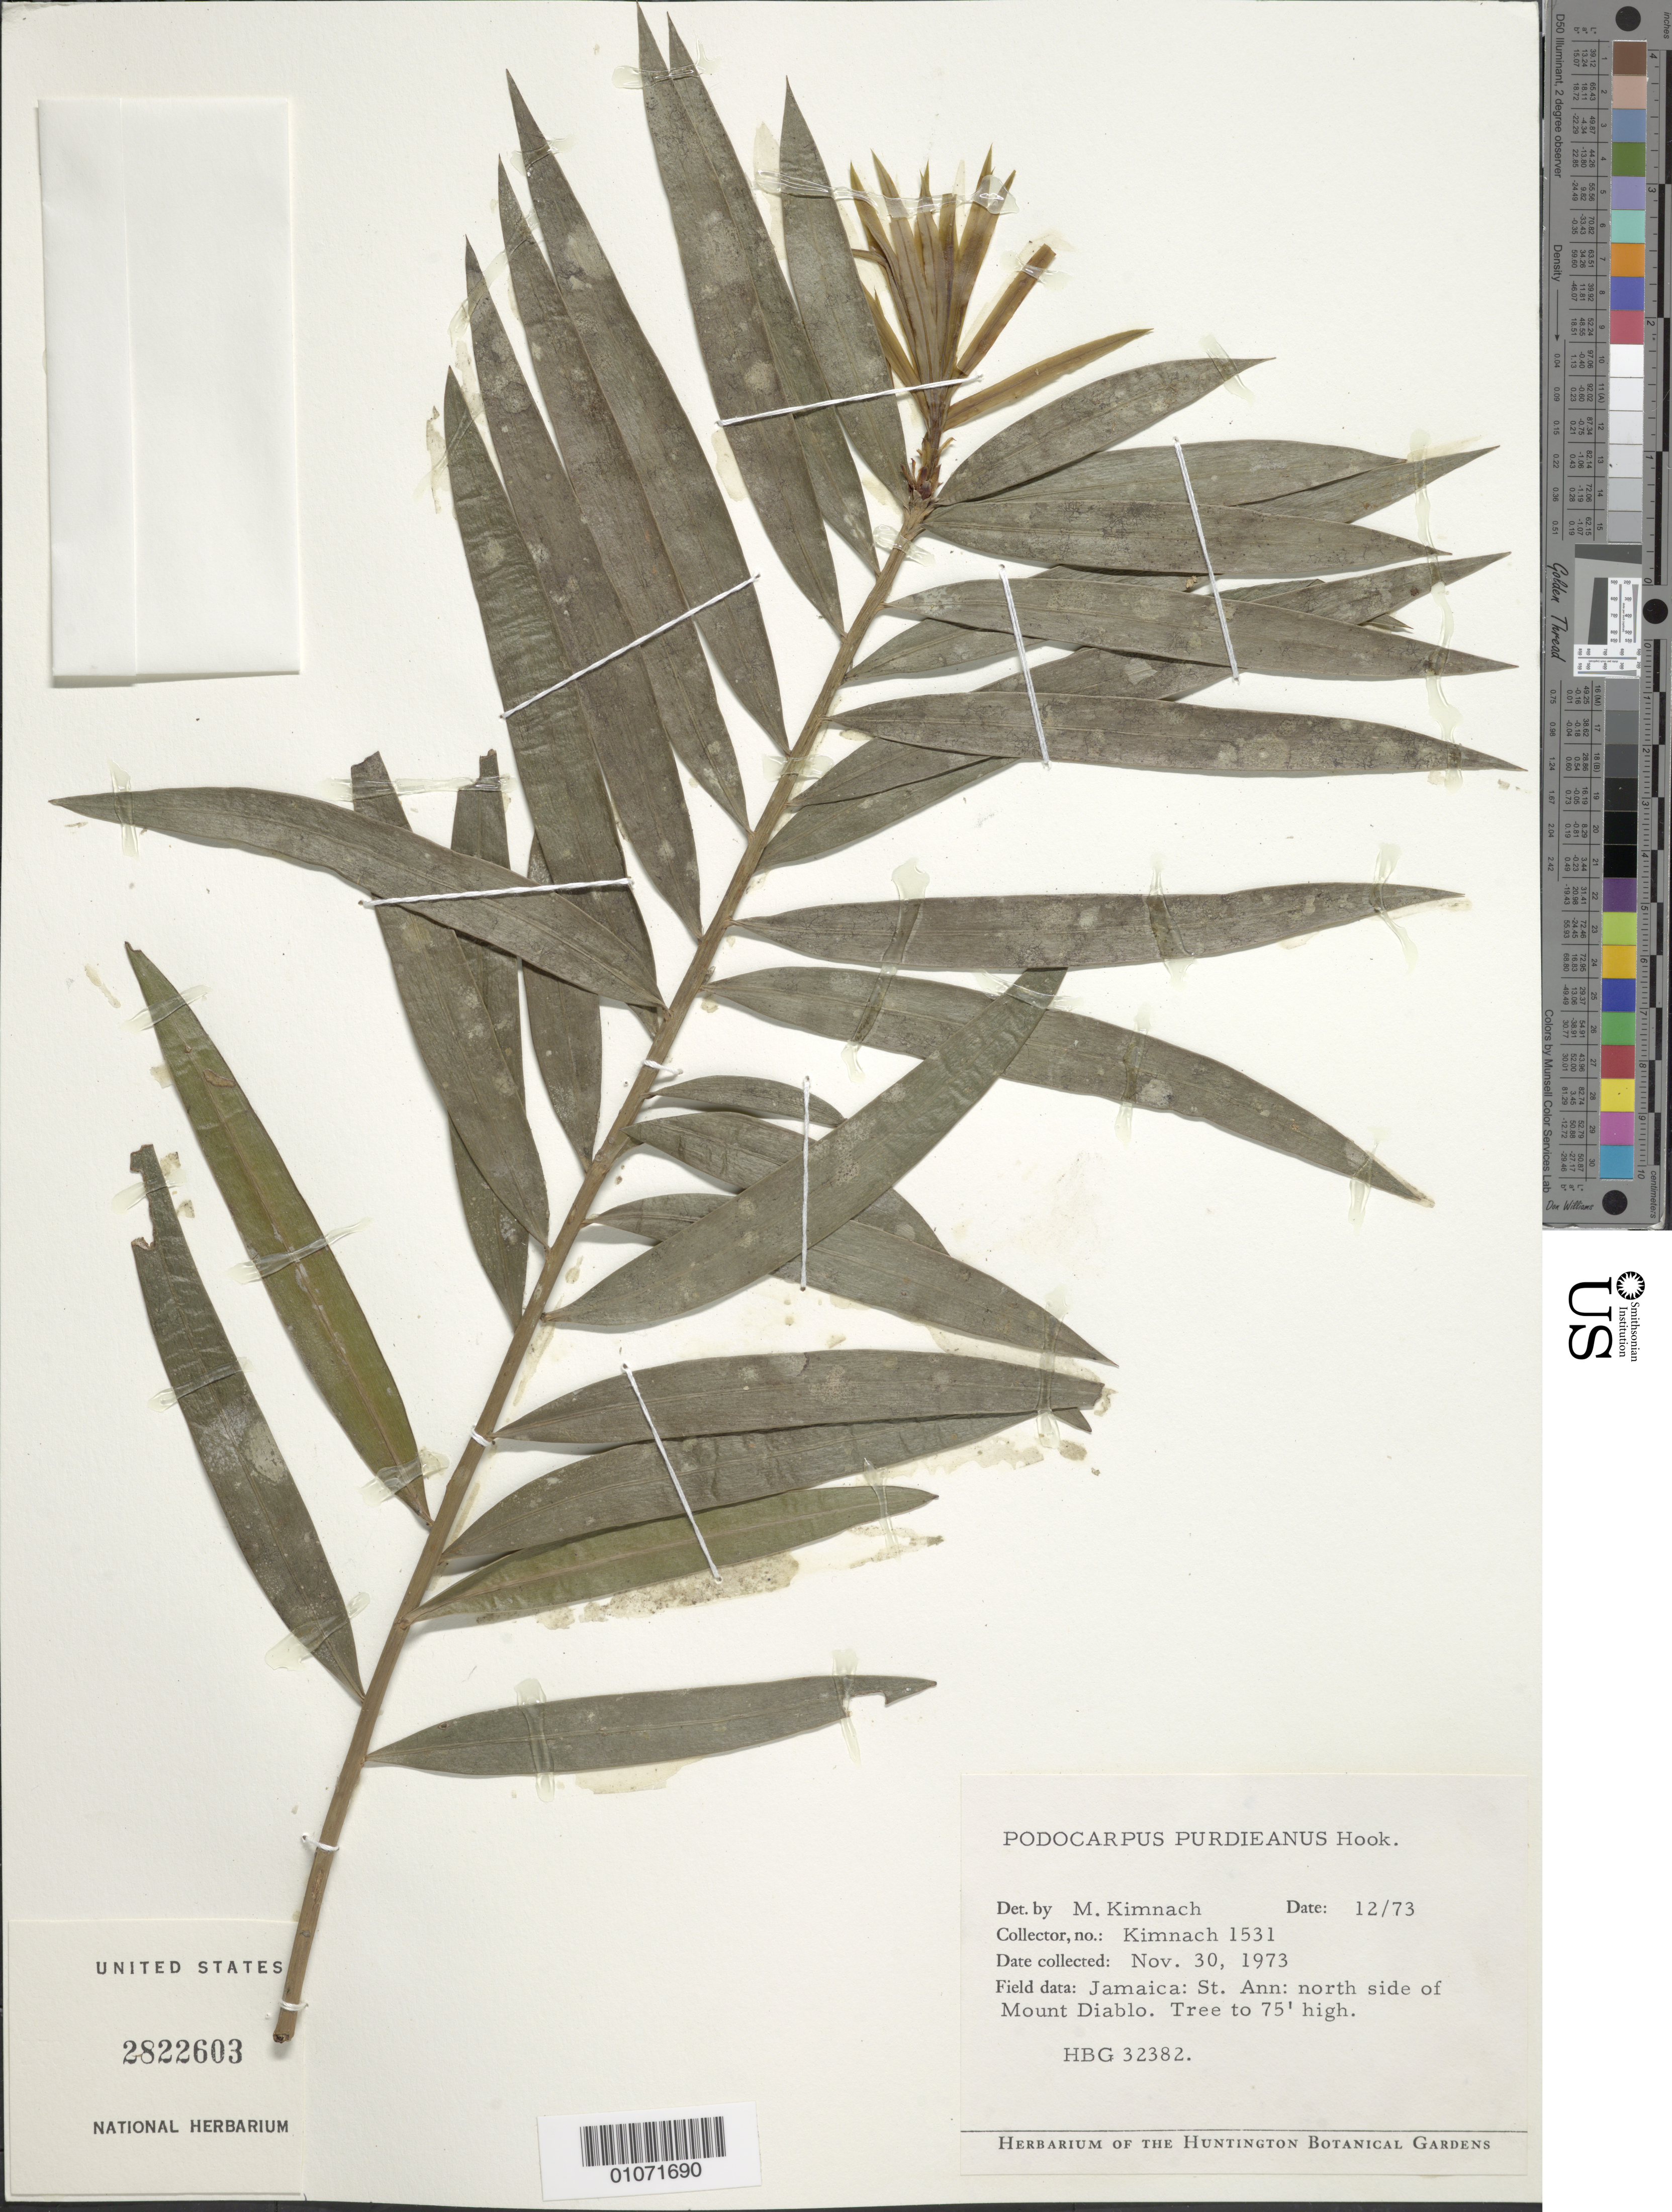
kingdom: Plantae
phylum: Tracheophyta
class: Pinopsida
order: Pinales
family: Podocarpaceae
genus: Podocarpus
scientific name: Podocarpus purdieanus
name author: Hook.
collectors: M. W. Kimnach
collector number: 1531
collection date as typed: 30 Nov 1973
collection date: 1973-11-30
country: Jamaica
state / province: Saint Ann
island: Jamaica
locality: North side of Mount Diablo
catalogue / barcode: US 2822603